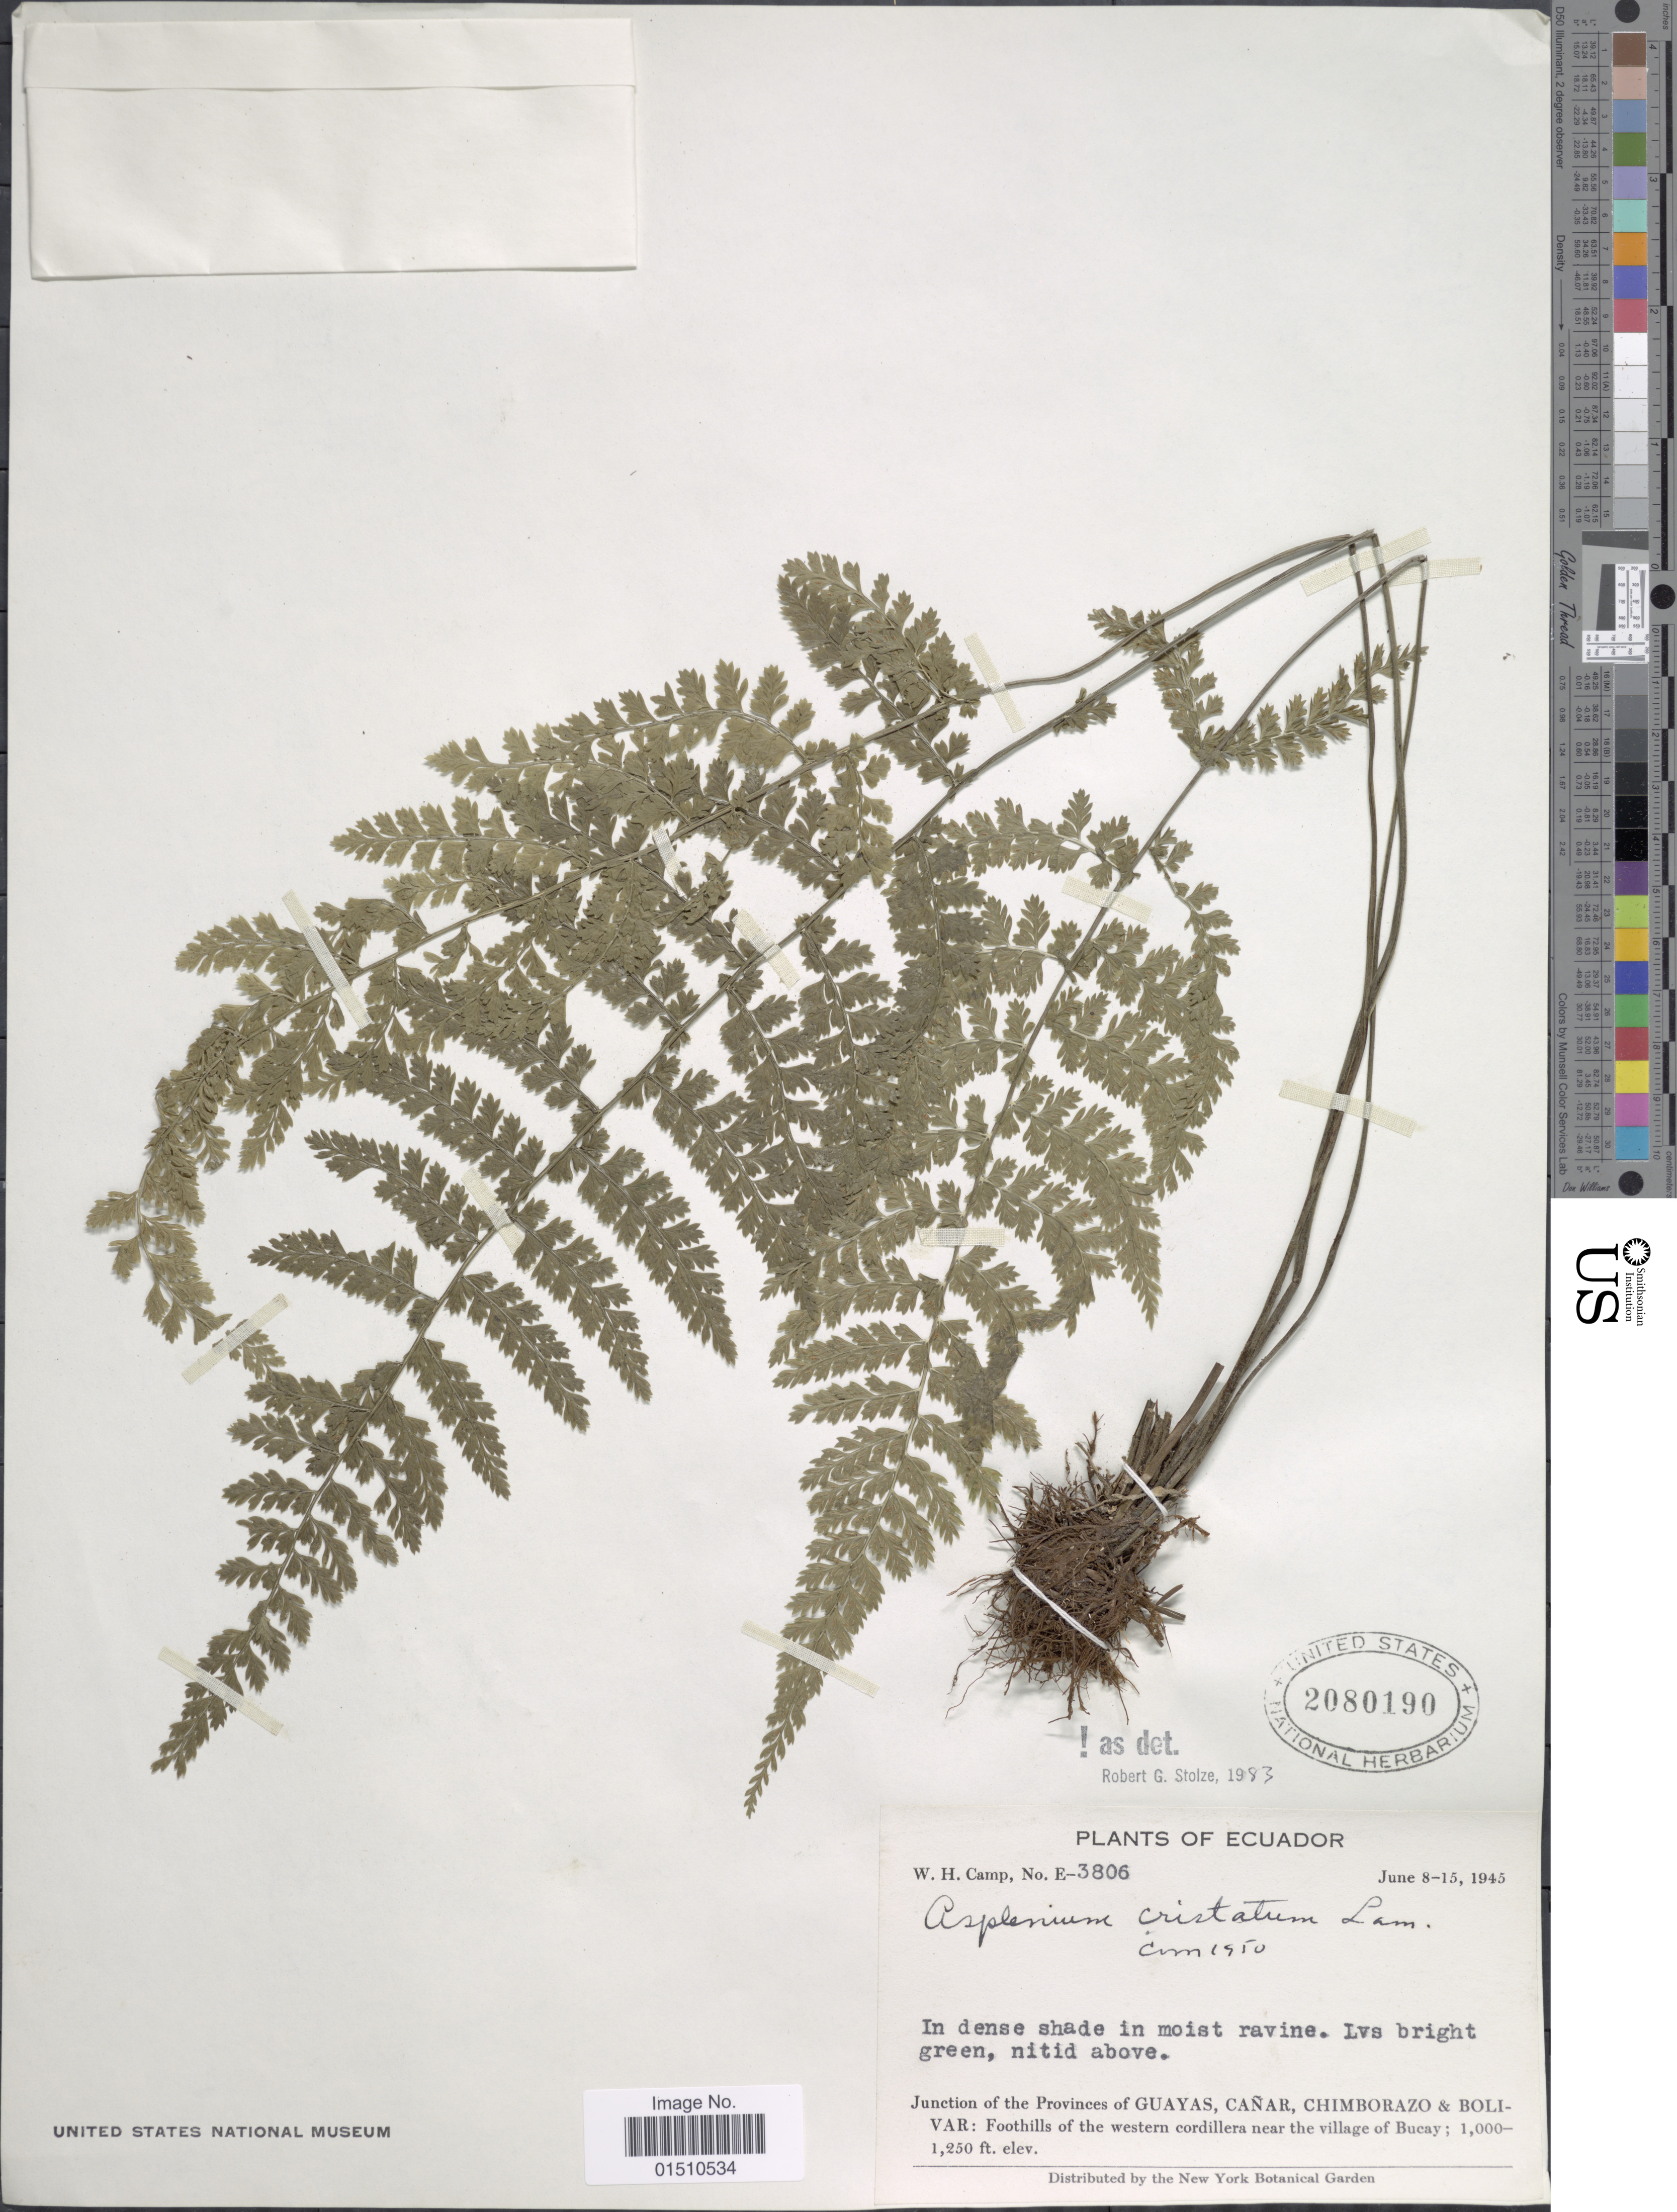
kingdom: Plantae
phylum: Tracheophyta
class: Polypodiopsida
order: Polypodiales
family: Aspleniaceae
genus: Asplenium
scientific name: Asplenium cristatum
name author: Lam.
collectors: W. H. Camp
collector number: E-3806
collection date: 1945-06-08/1945-06-15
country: Ecuador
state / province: Guayas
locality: Ecuador, Junction of the Provinces of GUYAS, CANAR, CHIMBORAZO & BOLIVAR: Foothills of western cordillera near the village of Bucay.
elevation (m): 305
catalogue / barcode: US 2080190